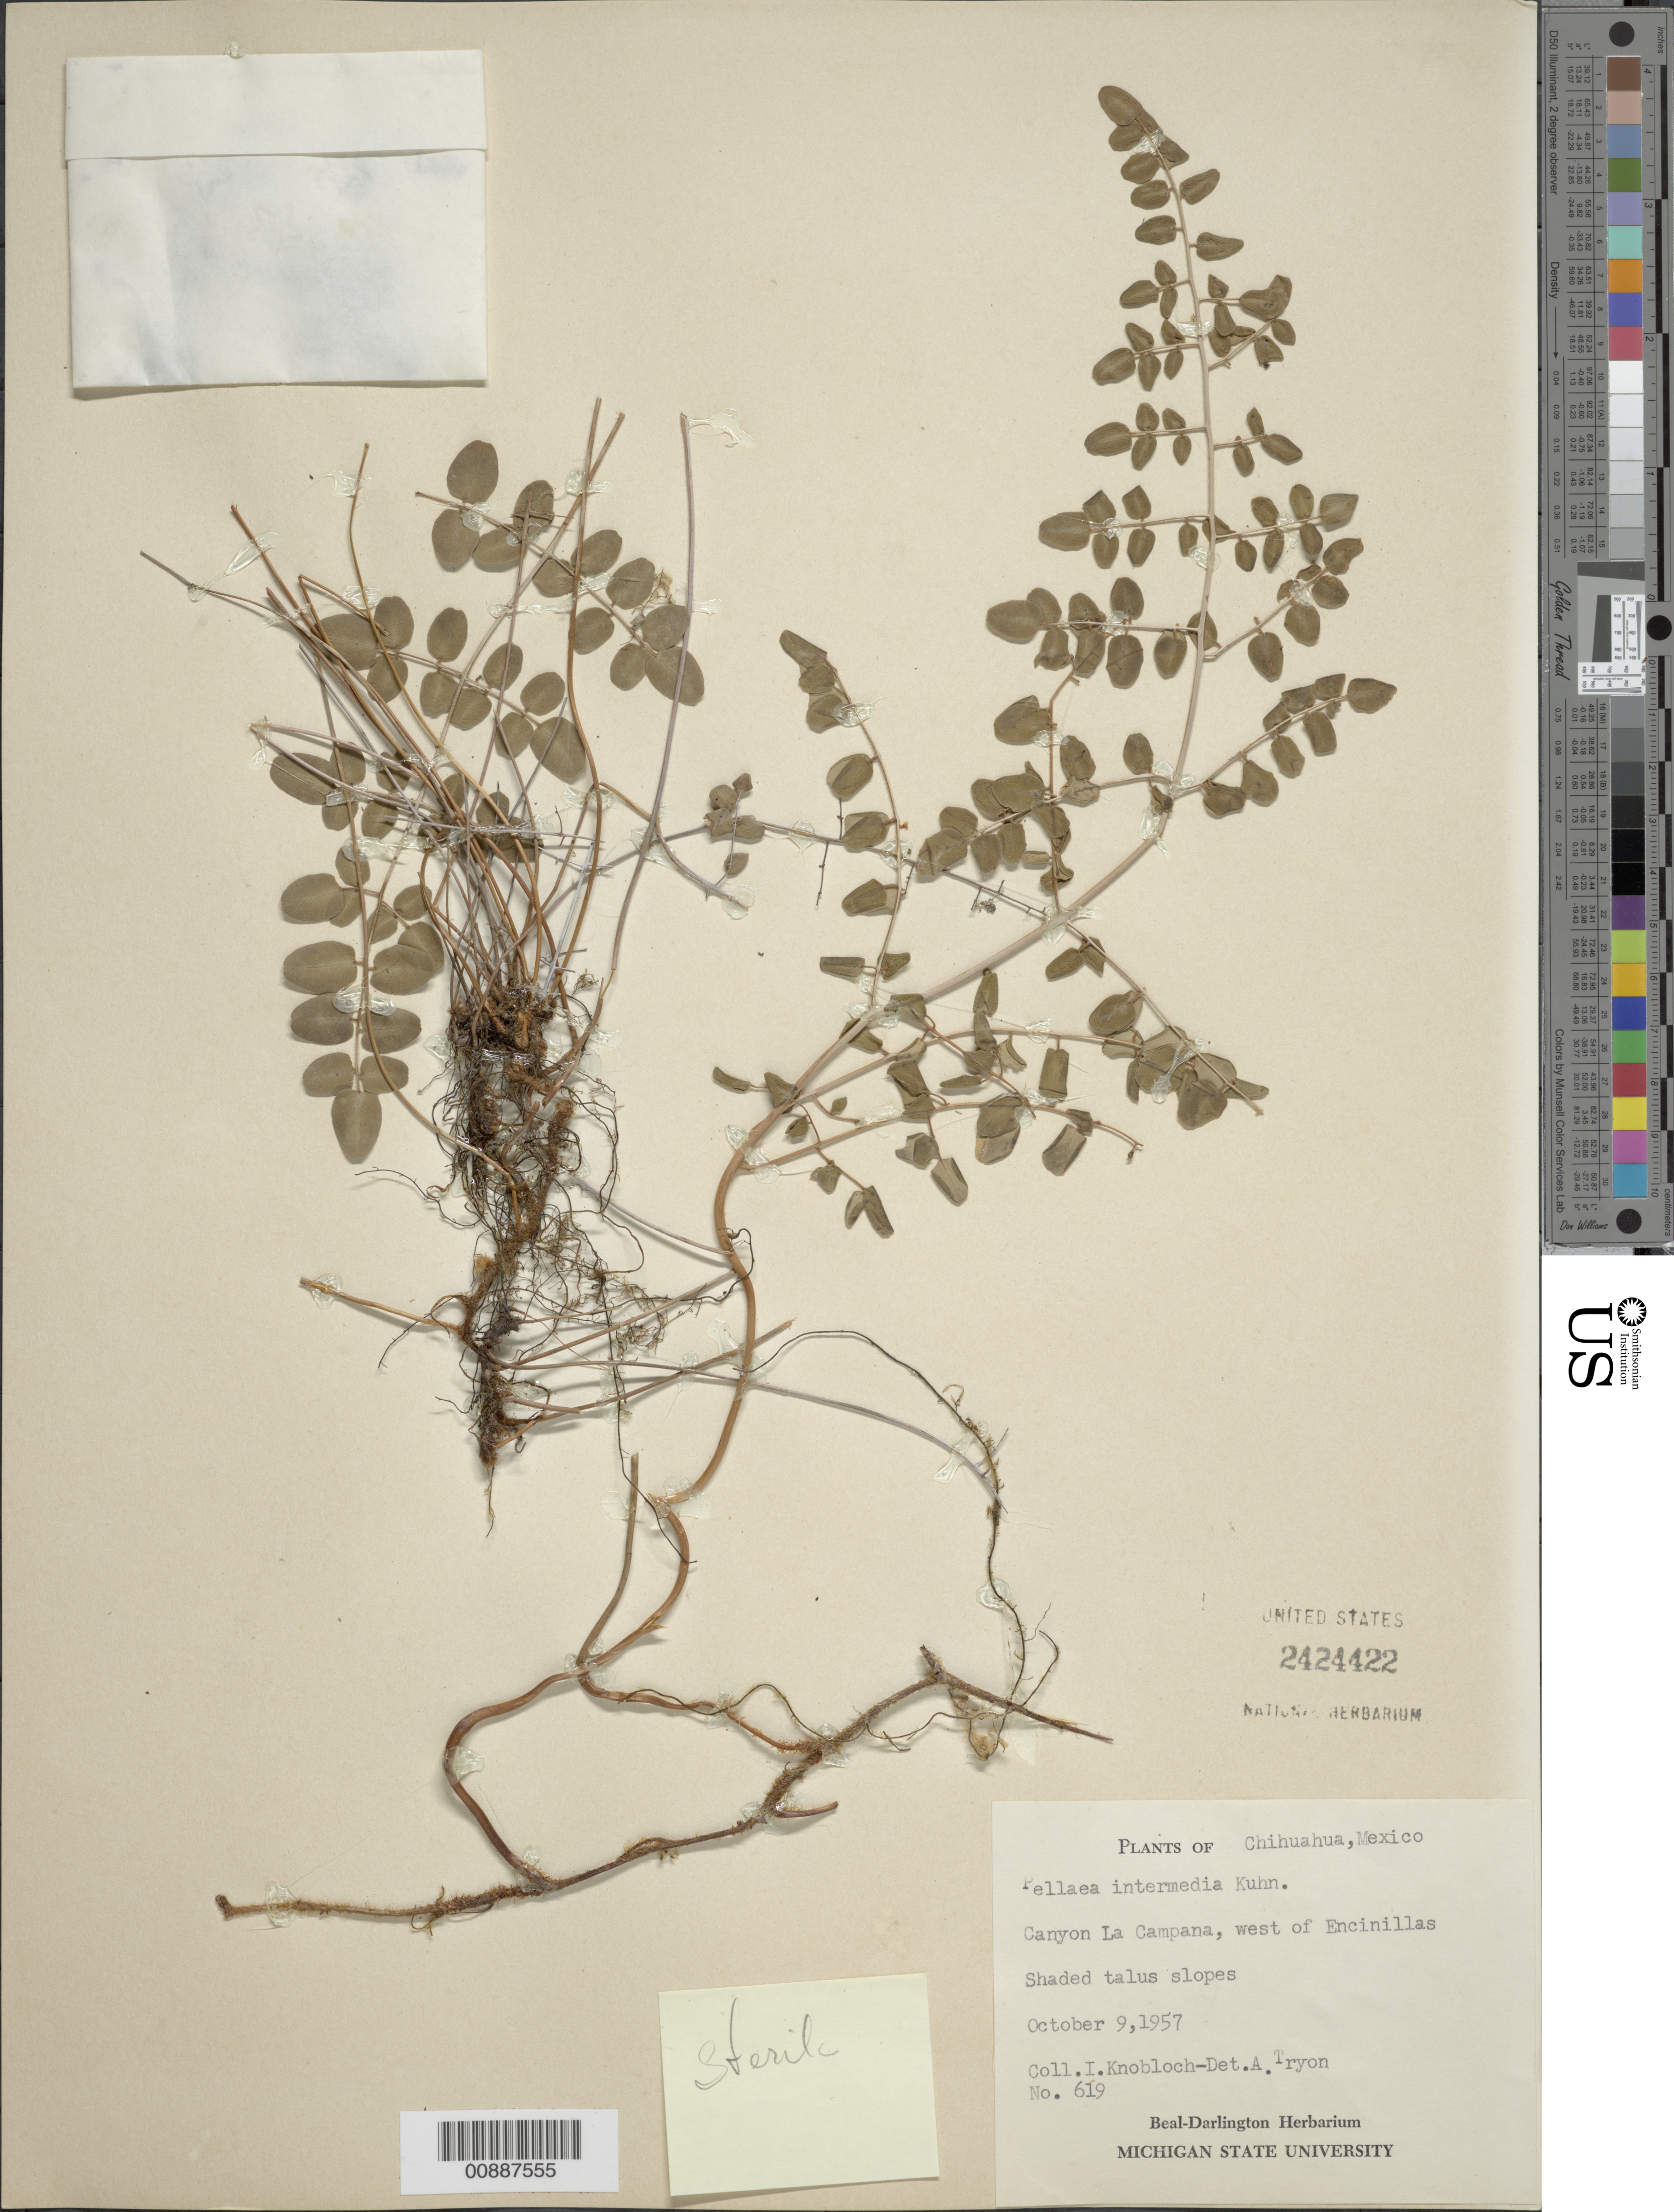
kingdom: Plantae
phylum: Tracheophyta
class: Polypodiopsida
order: Polypodiales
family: Pteridaceae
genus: Pellaea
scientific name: Pellaea intermedia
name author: Mett. ex Kuhn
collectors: I. W. Knobloch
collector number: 619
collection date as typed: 09 Oct 1957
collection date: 1957-10-09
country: Mexico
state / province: Chihuahua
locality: Canyon La Campana, west of Encinillas, Chihuahua.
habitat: Shaded talus slopes.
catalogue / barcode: US 2424422